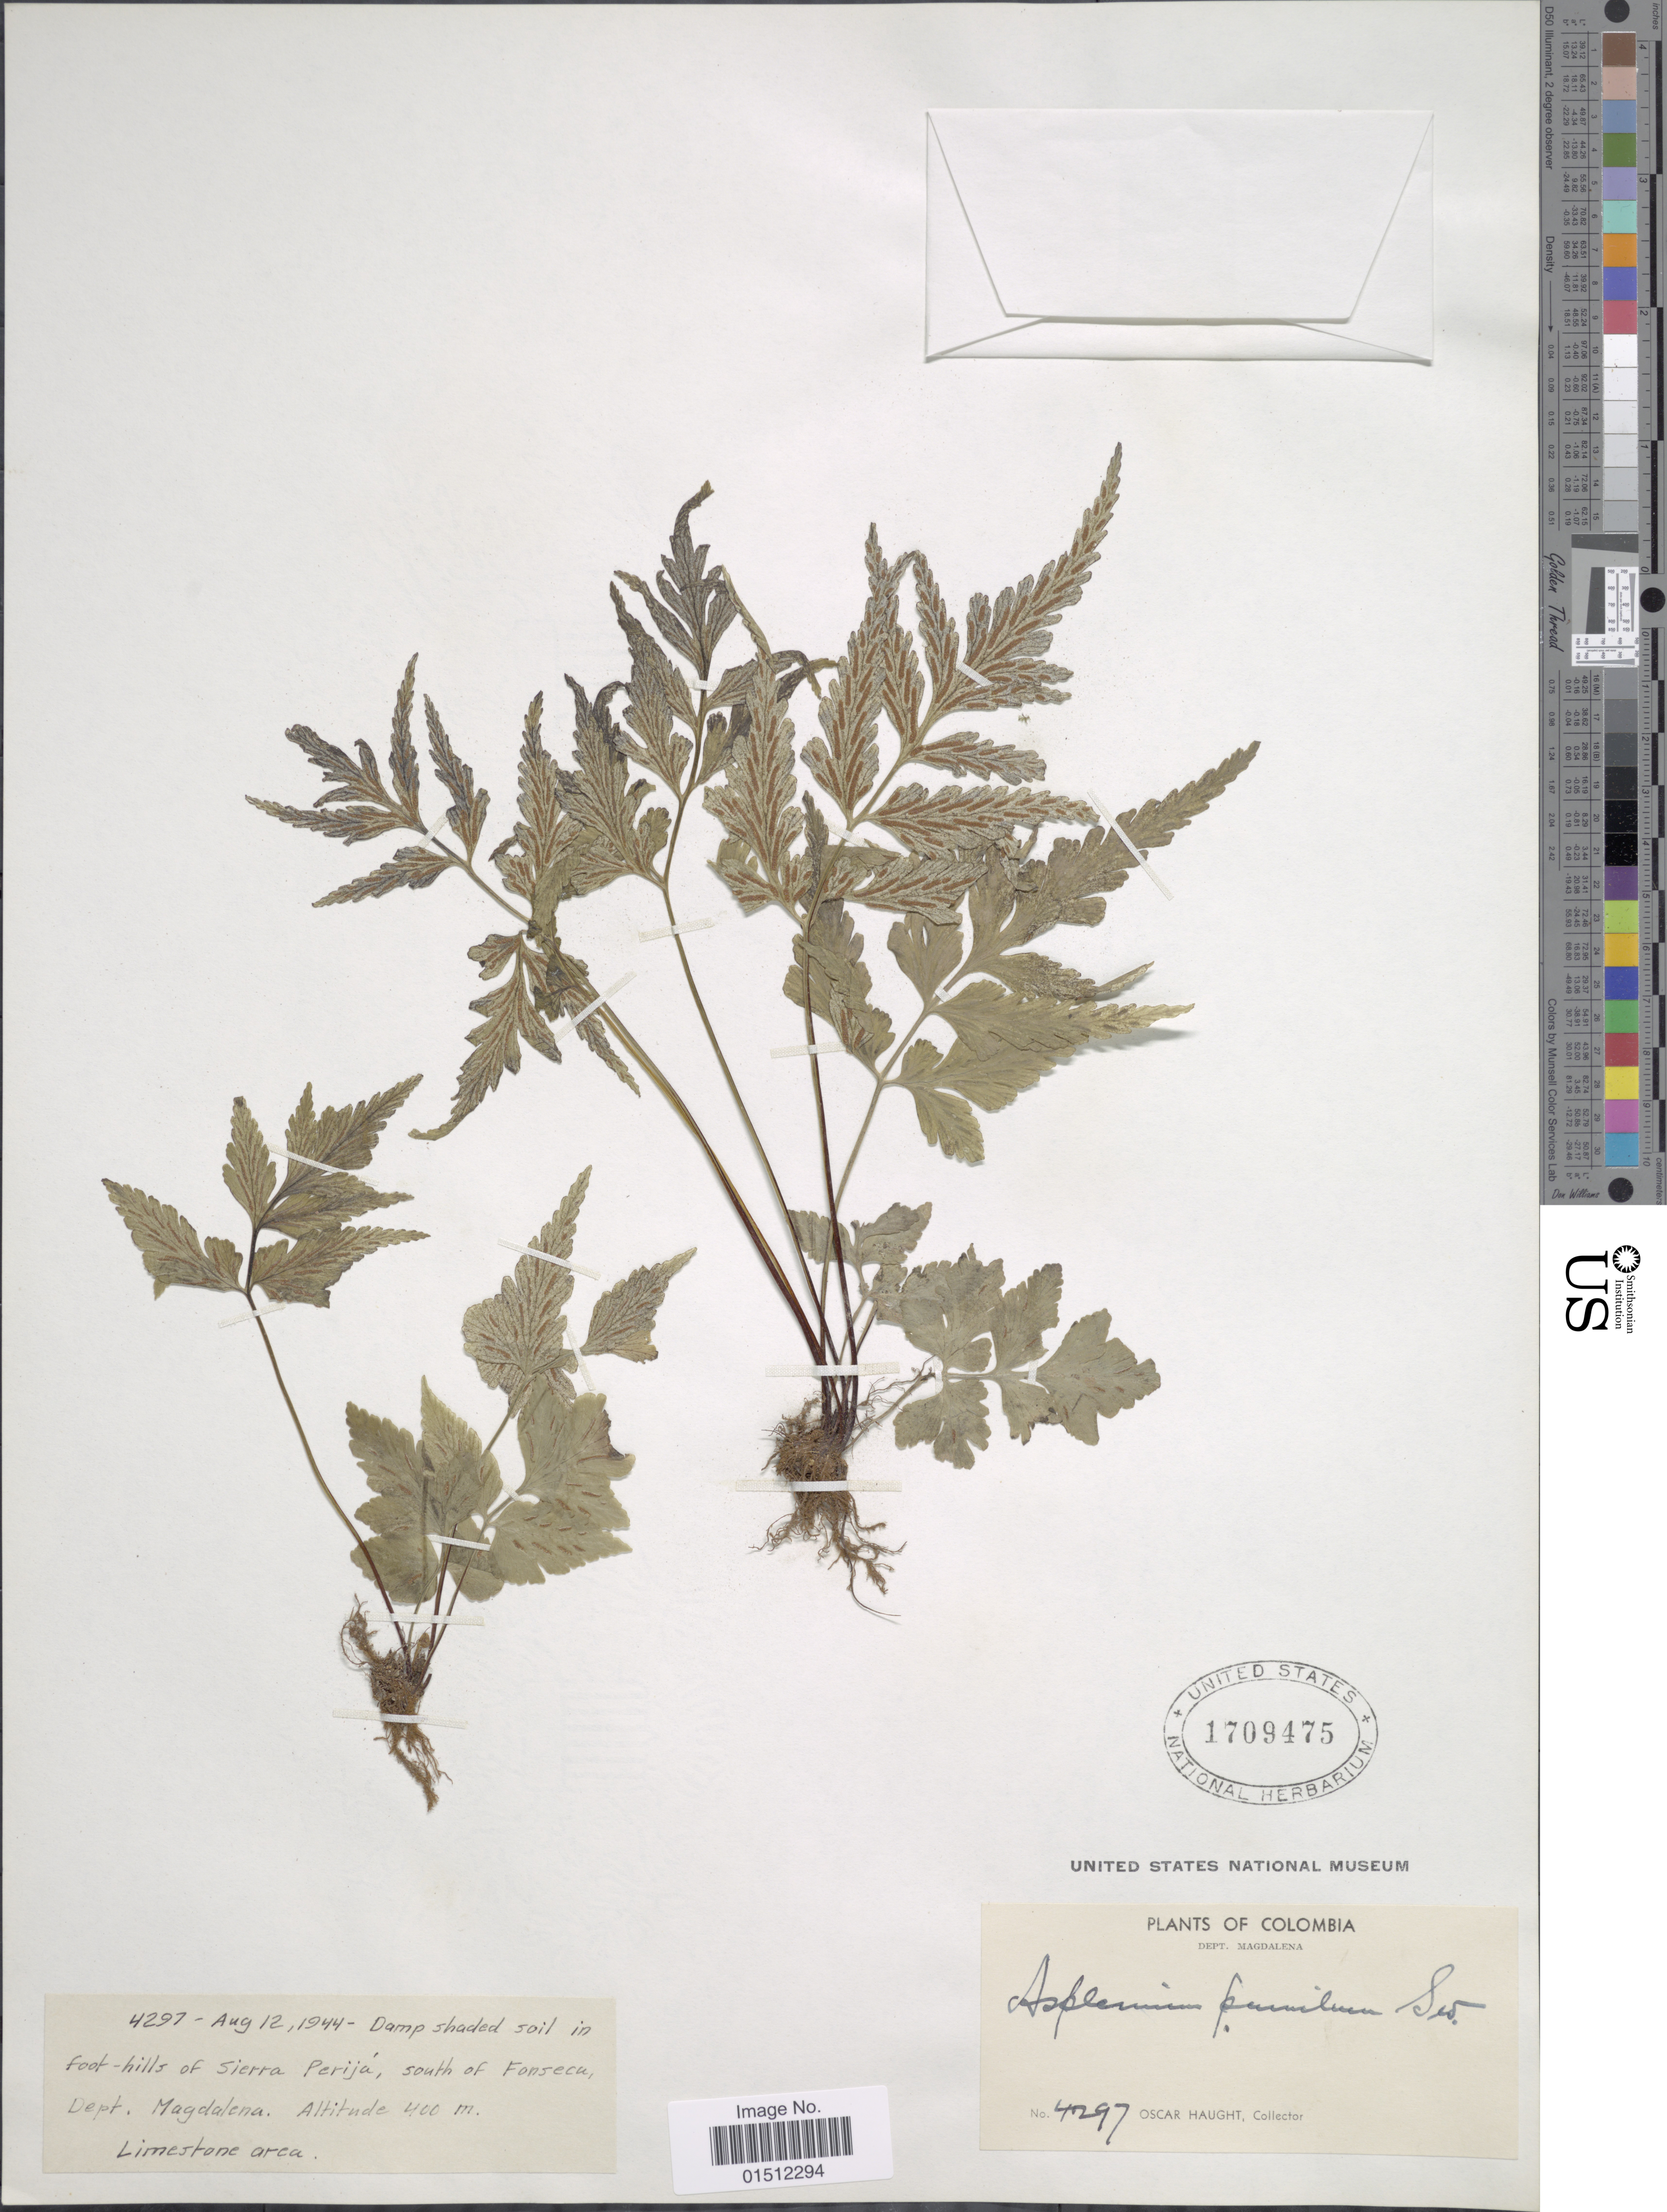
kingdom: Plantae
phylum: Tracheophyta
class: Polypodiopsida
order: Polypodiales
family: Aspleniaceae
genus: Asplenium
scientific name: Asplenium pumilum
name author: Sw.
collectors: O. L. Haught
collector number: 4297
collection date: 1944-08-12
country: Colombia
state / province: Magdalena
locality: Colombia. Dept. Magdalena. Foot-hills of Sierra Perija, south of Fonseca.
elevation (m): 400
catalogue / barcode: US 1709475